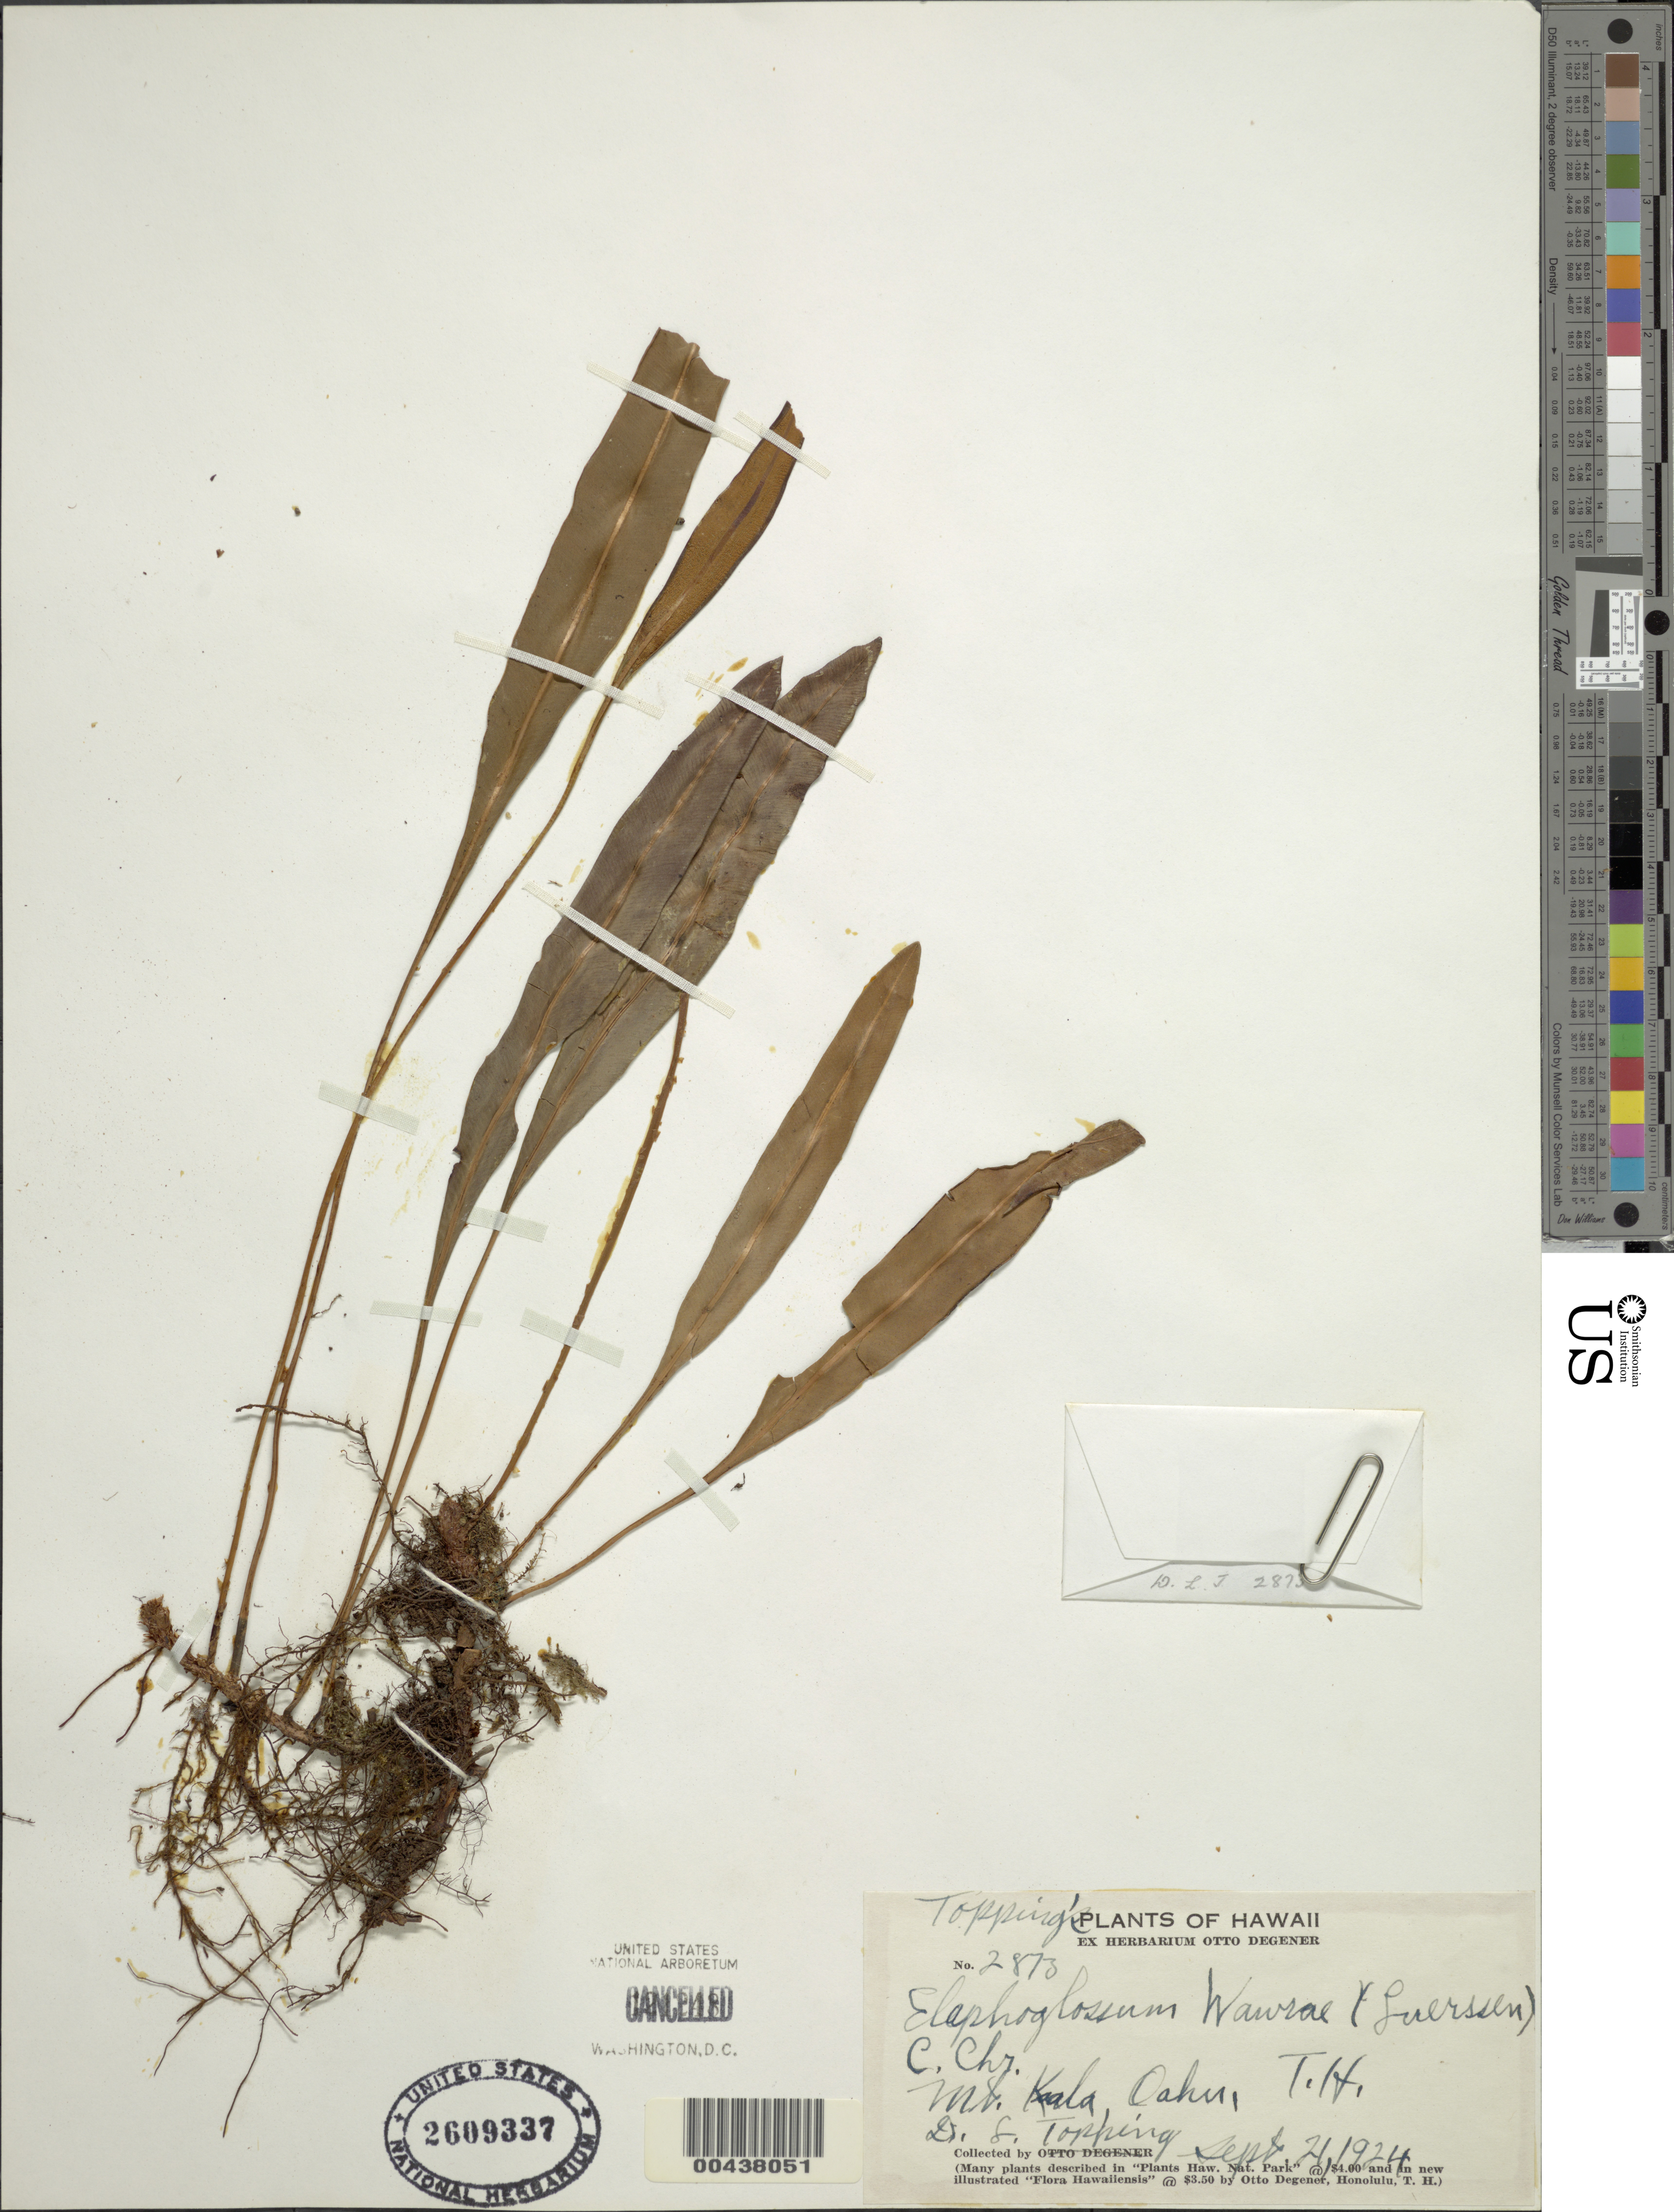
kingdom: Plantae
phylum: Tracheophyta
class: Polypodiopsida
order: Polypodiales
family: Dryopteridaceae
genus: Elaphoglossum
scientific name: Elaphoglossum wawrae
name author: (Luerss.) C. Chr.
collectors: D. L. Topping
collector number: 2873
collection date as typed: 21 Sep 1924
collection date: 1924-09-21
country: United States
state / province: Hawaii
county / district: Honolulu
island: Oahu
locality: Mt. Kaala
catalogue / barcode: US 2609337